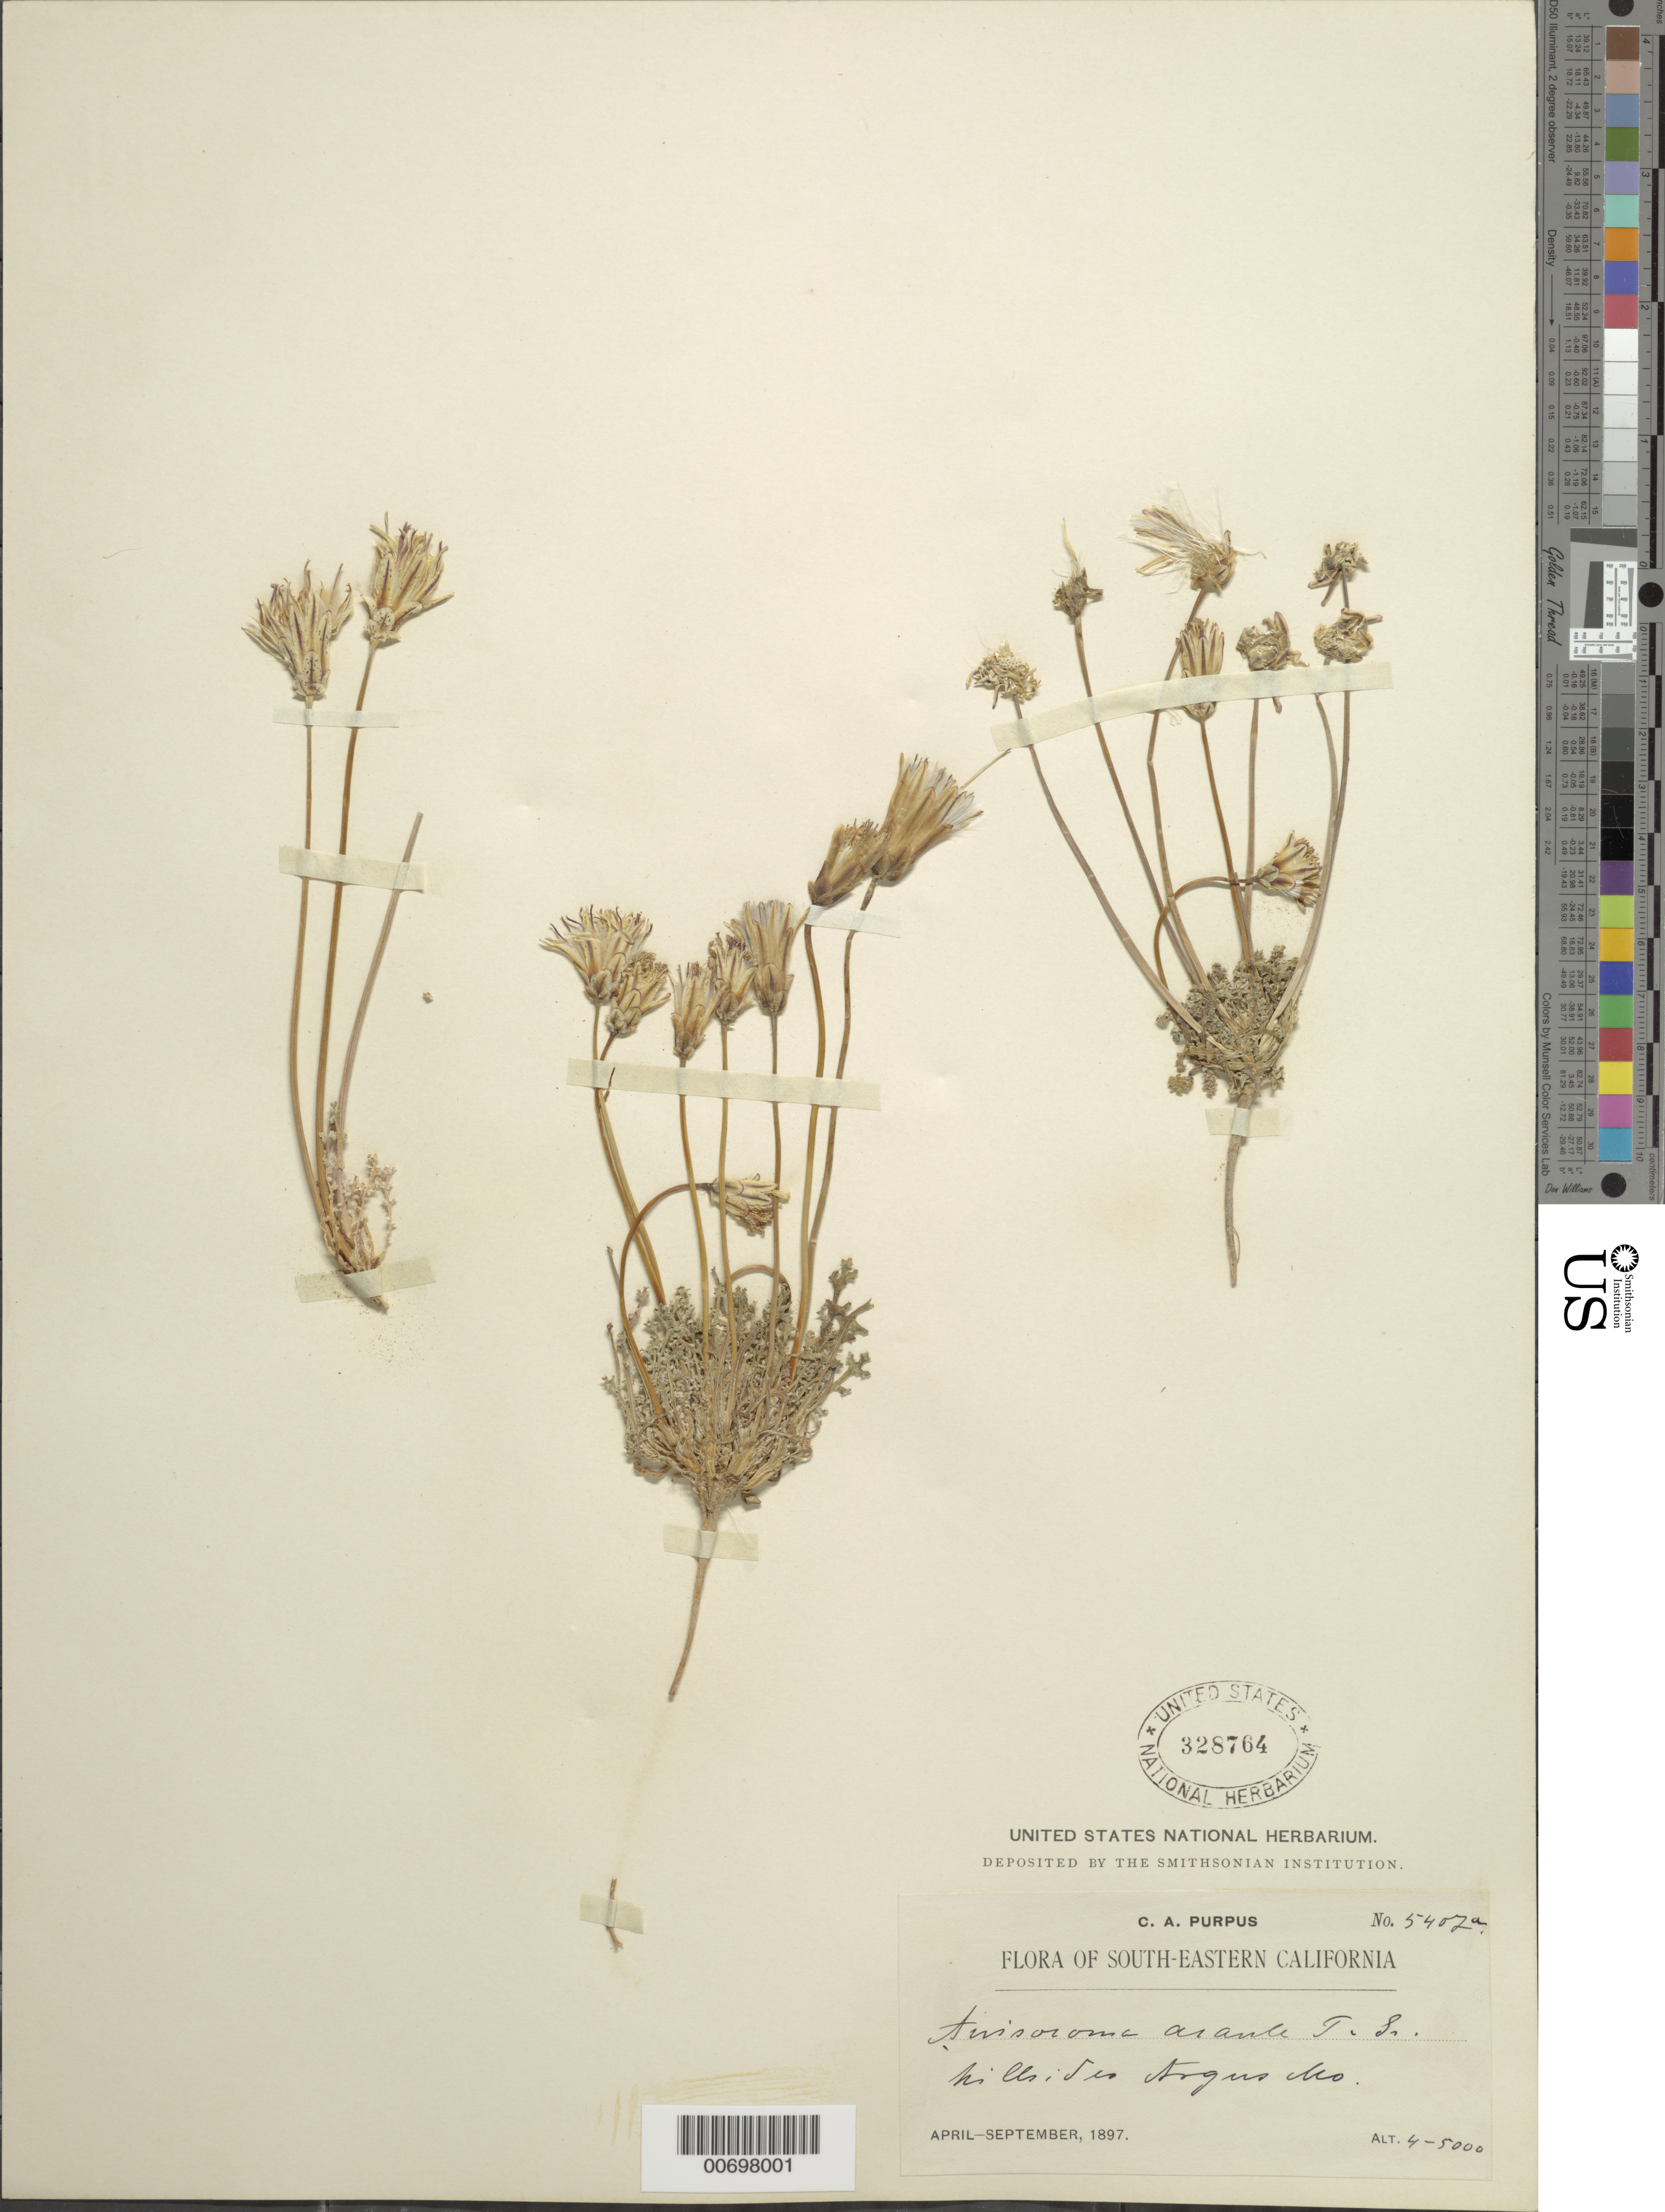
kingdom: Plantae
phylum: Tracheophyta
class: Magnoliopsida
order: Asterales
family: Asteraceae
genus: Anisocoma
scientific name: Anisocoma acaulis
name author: Torr. & A. Gray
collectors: C. A. Purpus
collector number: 5402a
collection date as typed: Apr 1897 to -- Sep 1897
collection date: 1897-04/1897-09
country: United States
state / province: California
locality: Hillsides Argus Mo.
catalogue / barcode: US 328764